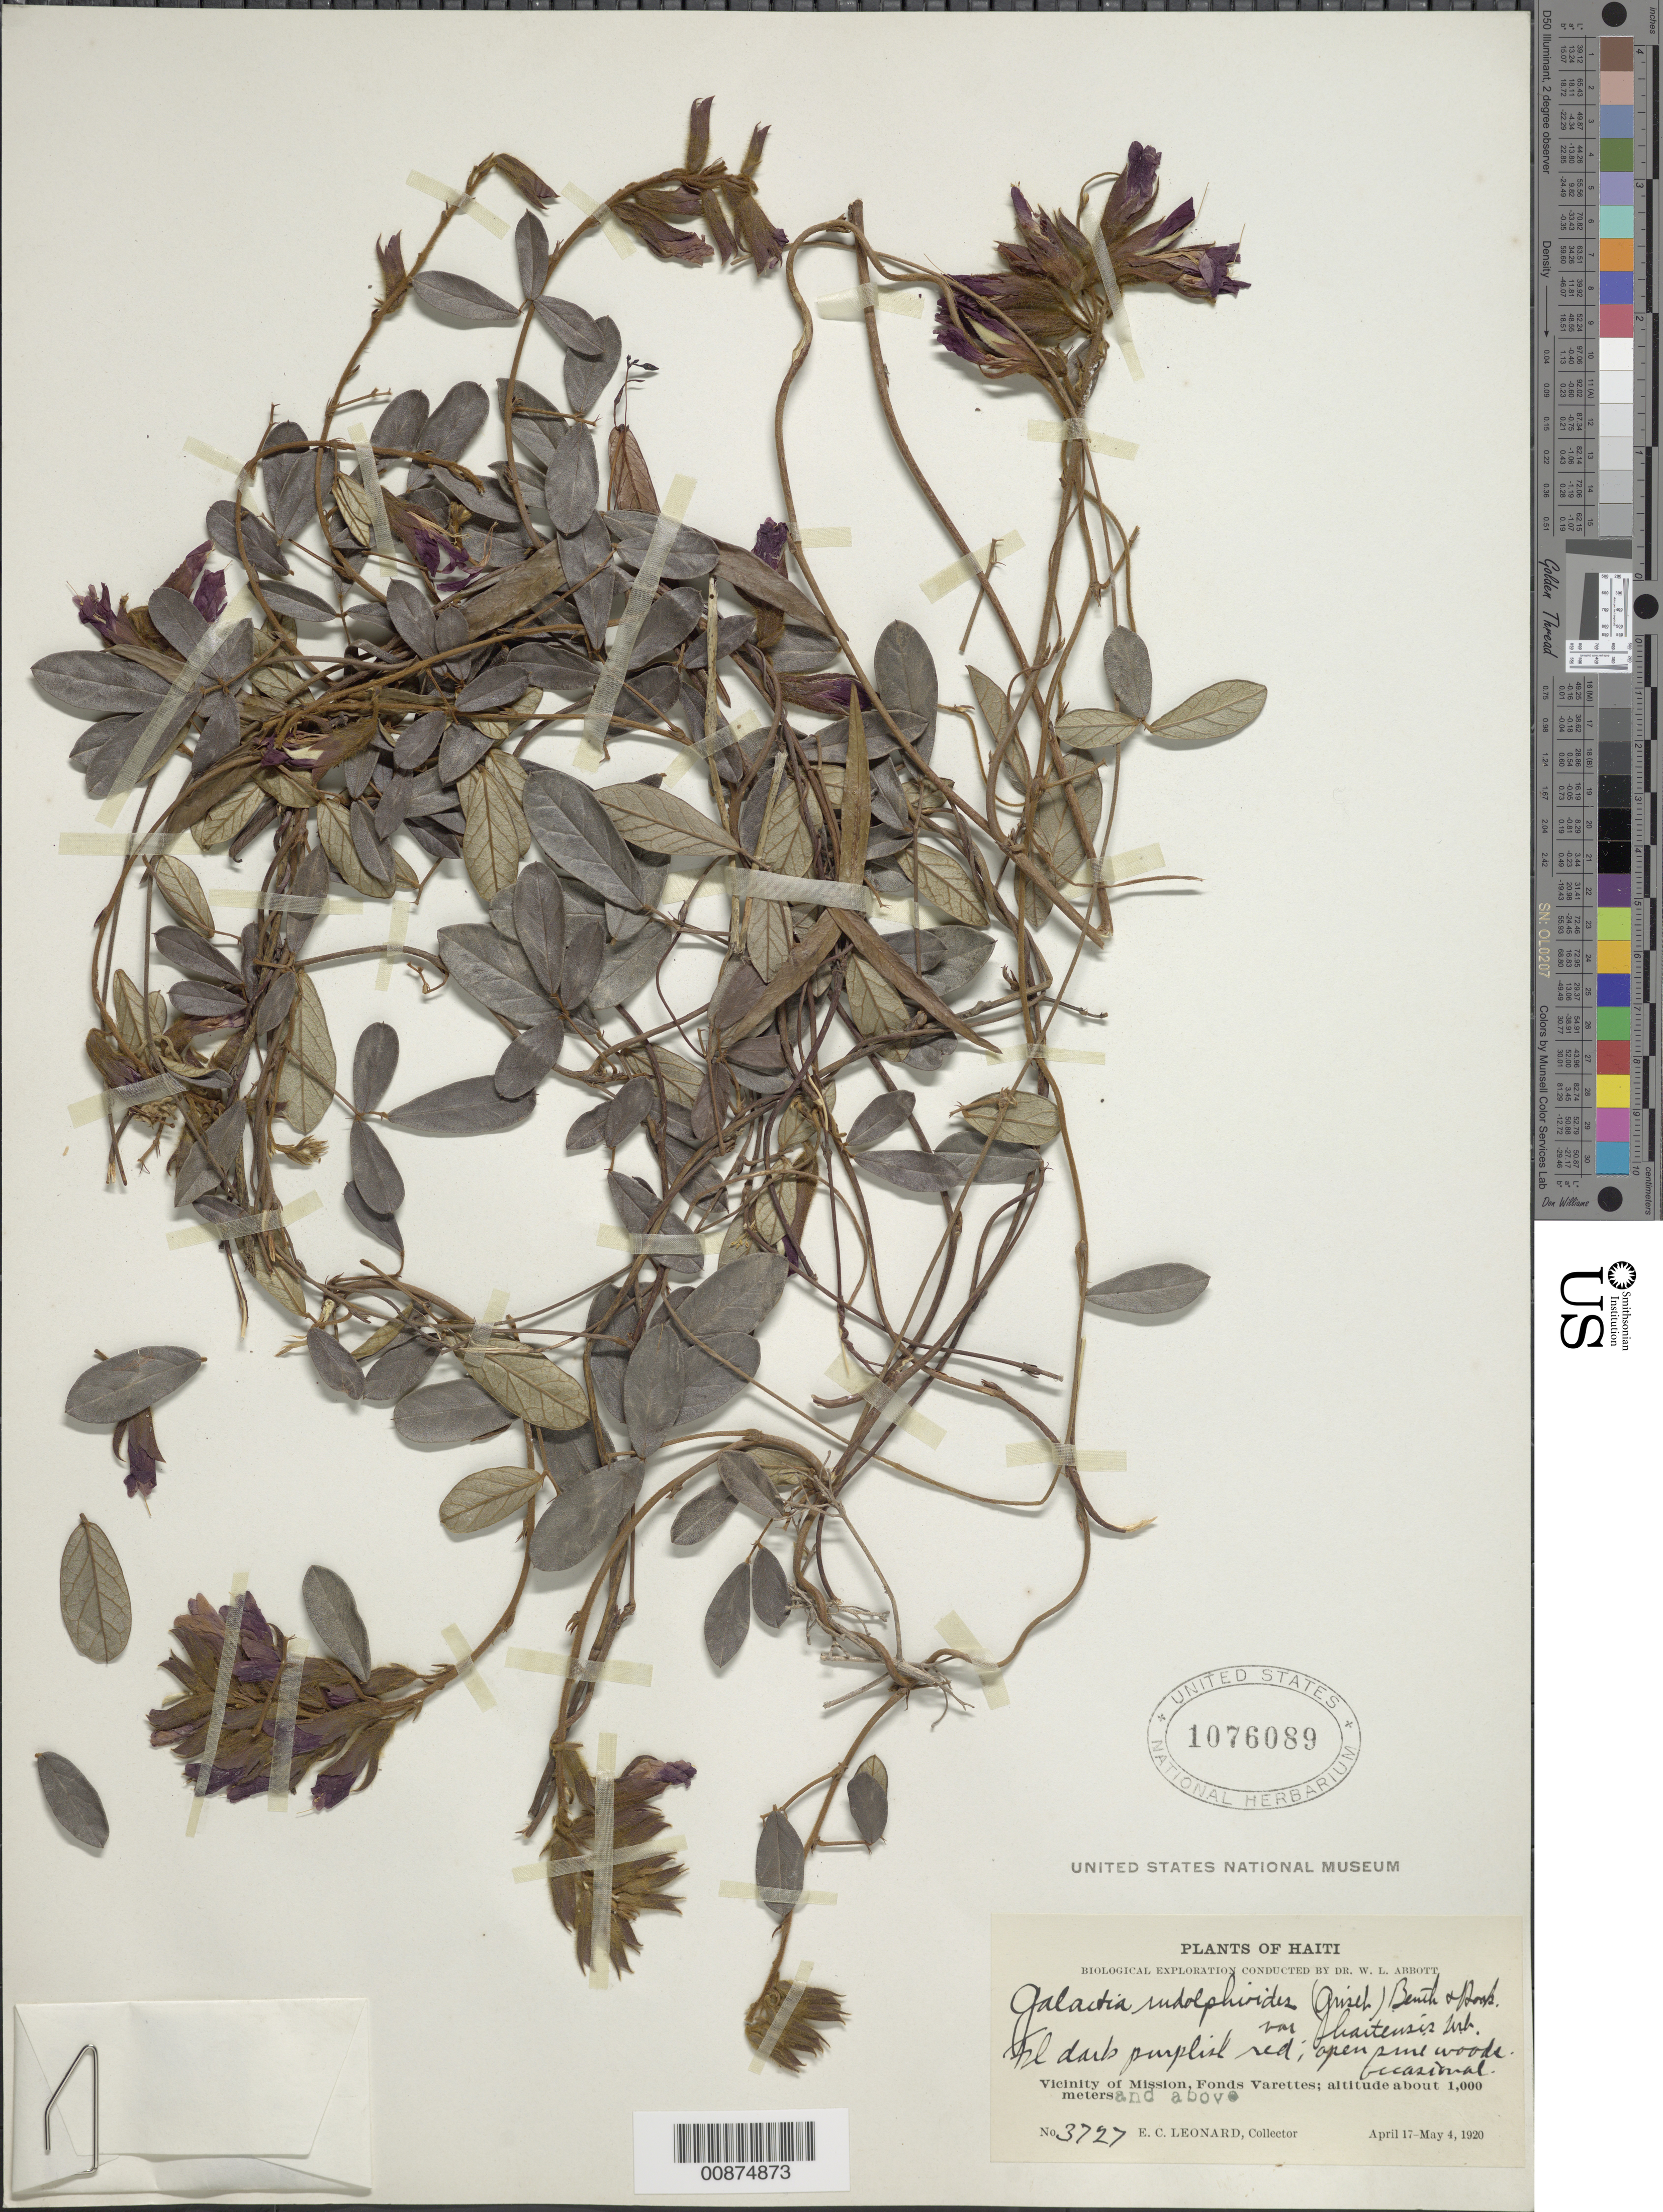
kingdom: Plantae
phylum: Tracheophyta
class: Magnoliopsida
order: Fabales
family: Fabaceae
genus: Rhodopis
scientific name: Rhodopis rudolphioides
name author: (Griseb.) L.P. Queiroz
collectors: E. C. Leonard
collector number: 3727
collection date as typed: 17 Apr 1920 to 04 May 1920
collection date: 1920-04-17/1920-05-04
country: Haiti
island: Hispaniola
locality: Vicinity of Mission, Fonds Varettes.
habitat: Open pine woods.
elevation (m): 1000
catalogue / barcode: US 1076089